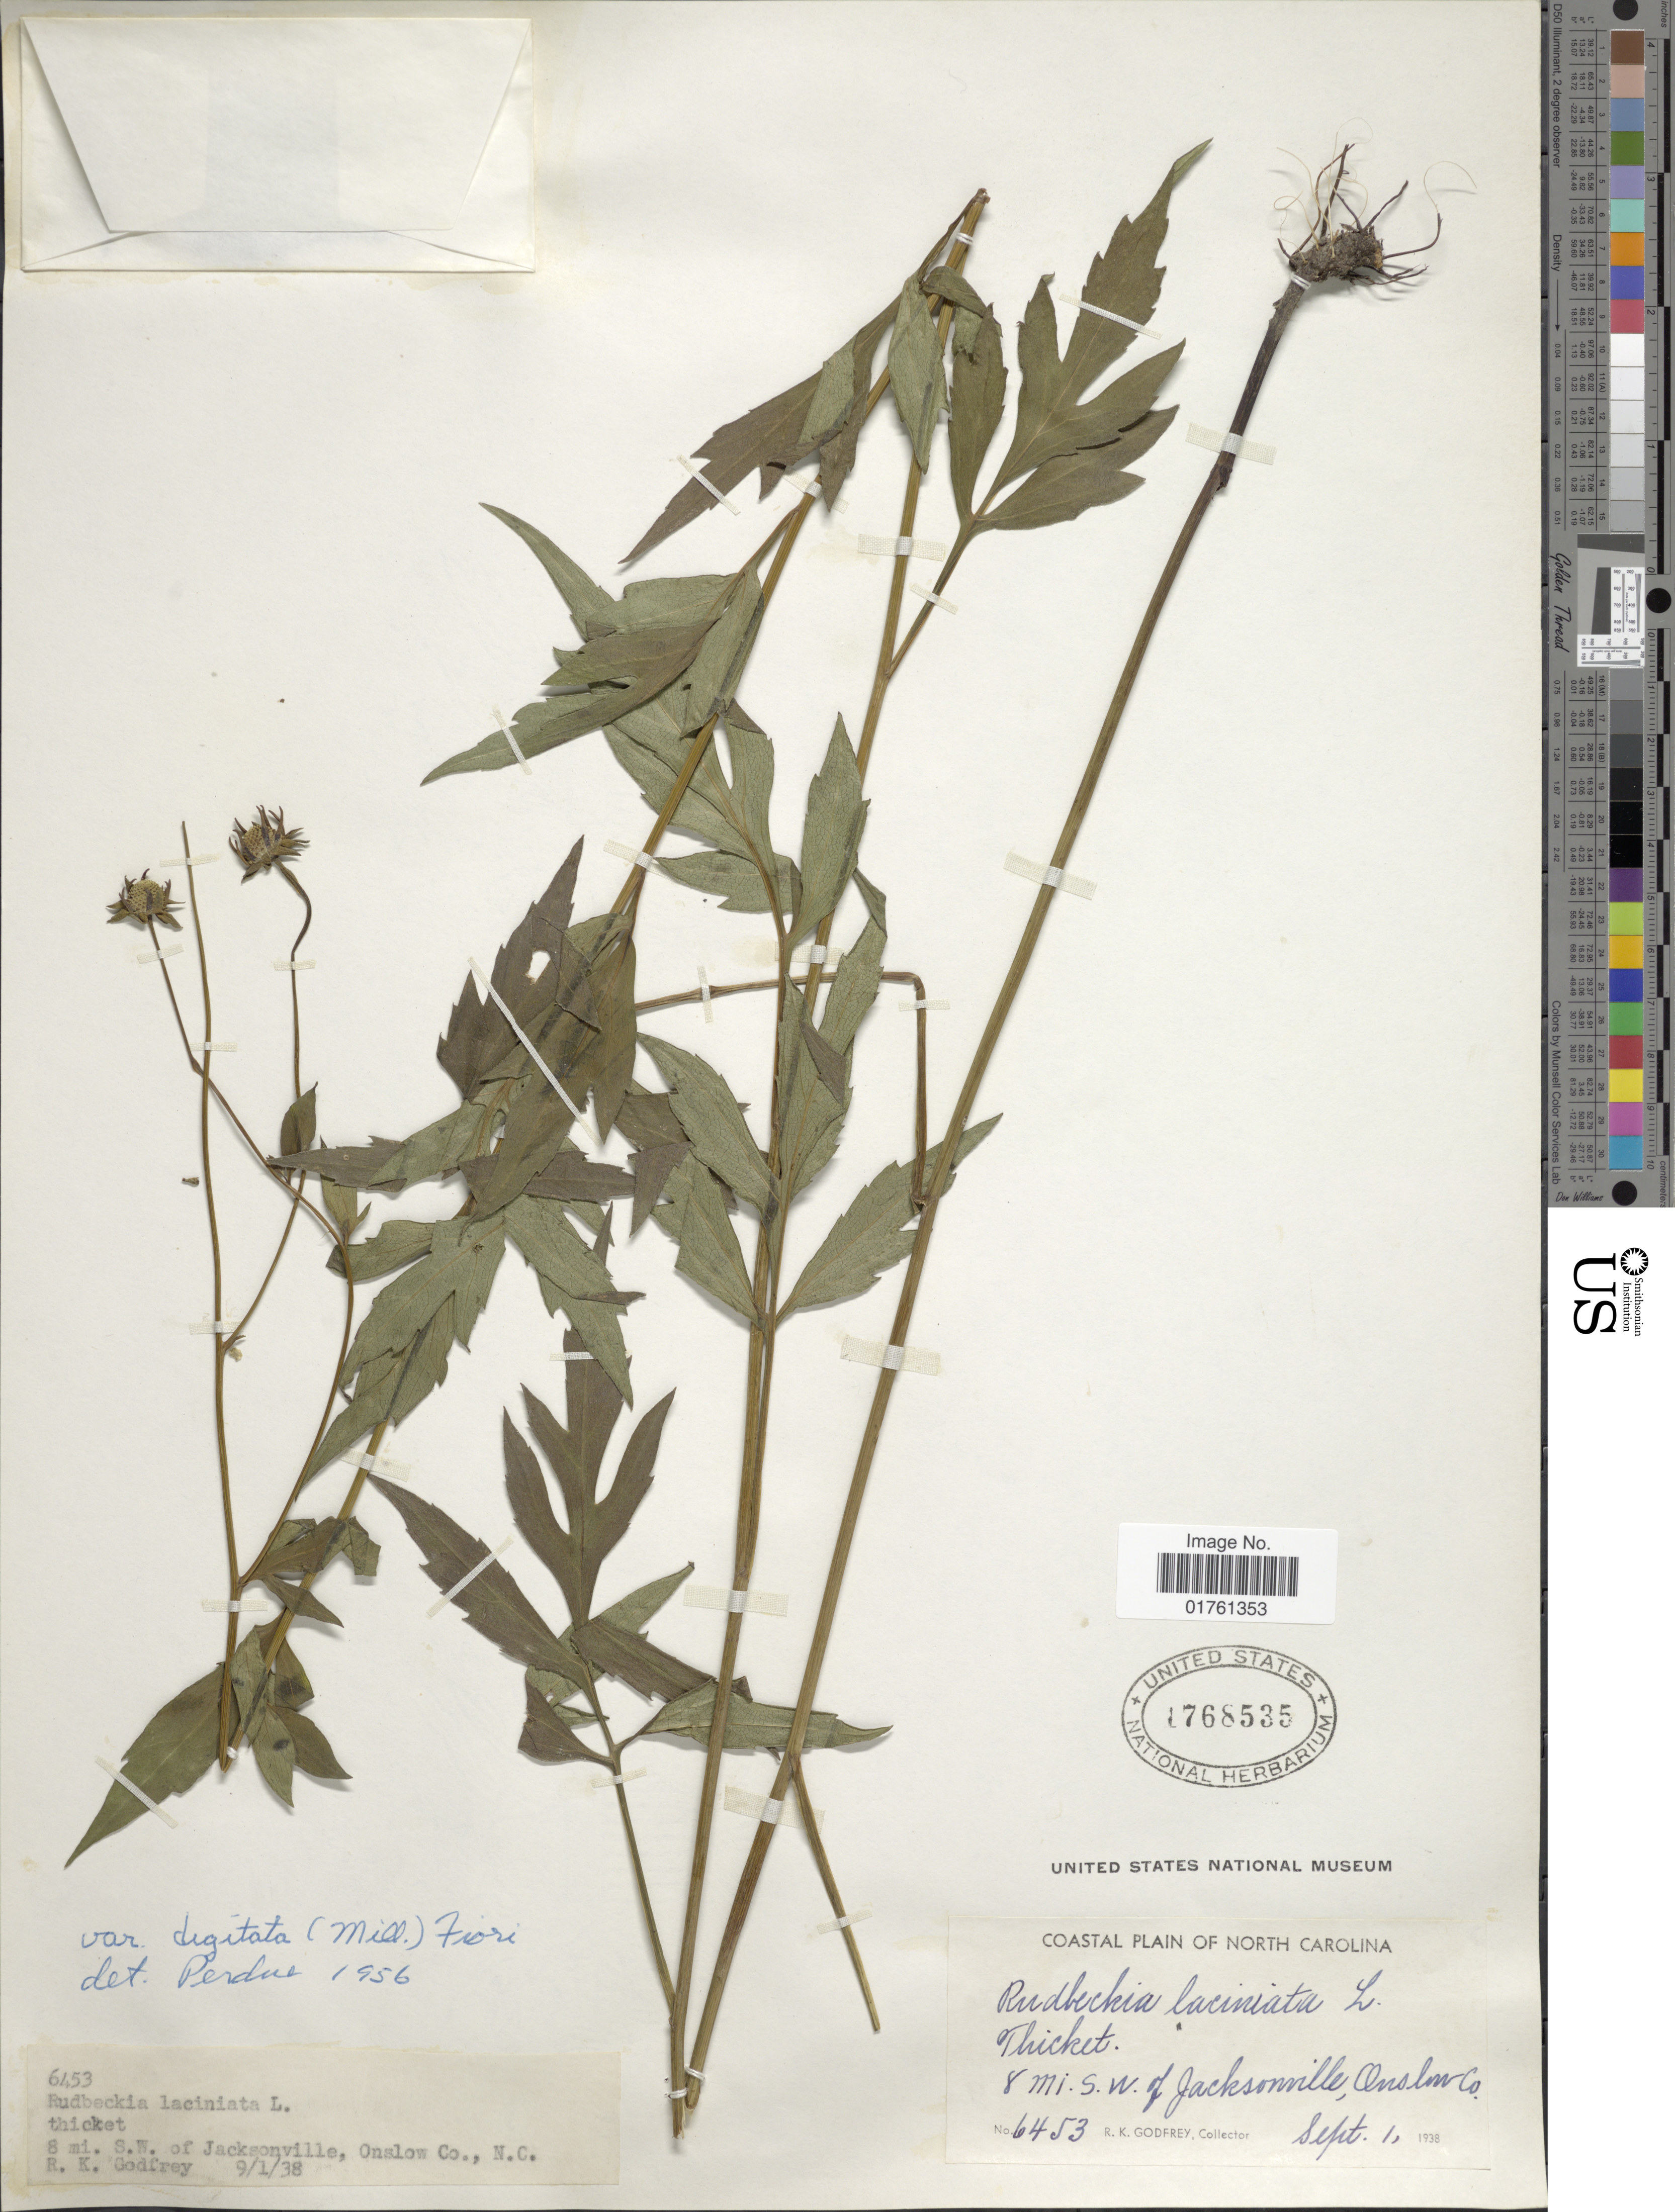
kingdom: Plantae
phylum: Tracheophyta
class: Magnoliopsida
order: Asterales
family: Asteraceae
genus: Rudbeckia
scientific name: Rudbeckia laciniata var. digitata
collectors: R. K. Godfrey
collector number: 6453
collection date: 1938-09-01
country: United States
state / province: North Carolina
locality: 8 mi. S.W. of Jacksonville, Onslow Co., Coastal plain of North Carolina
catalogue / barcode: US 1768535